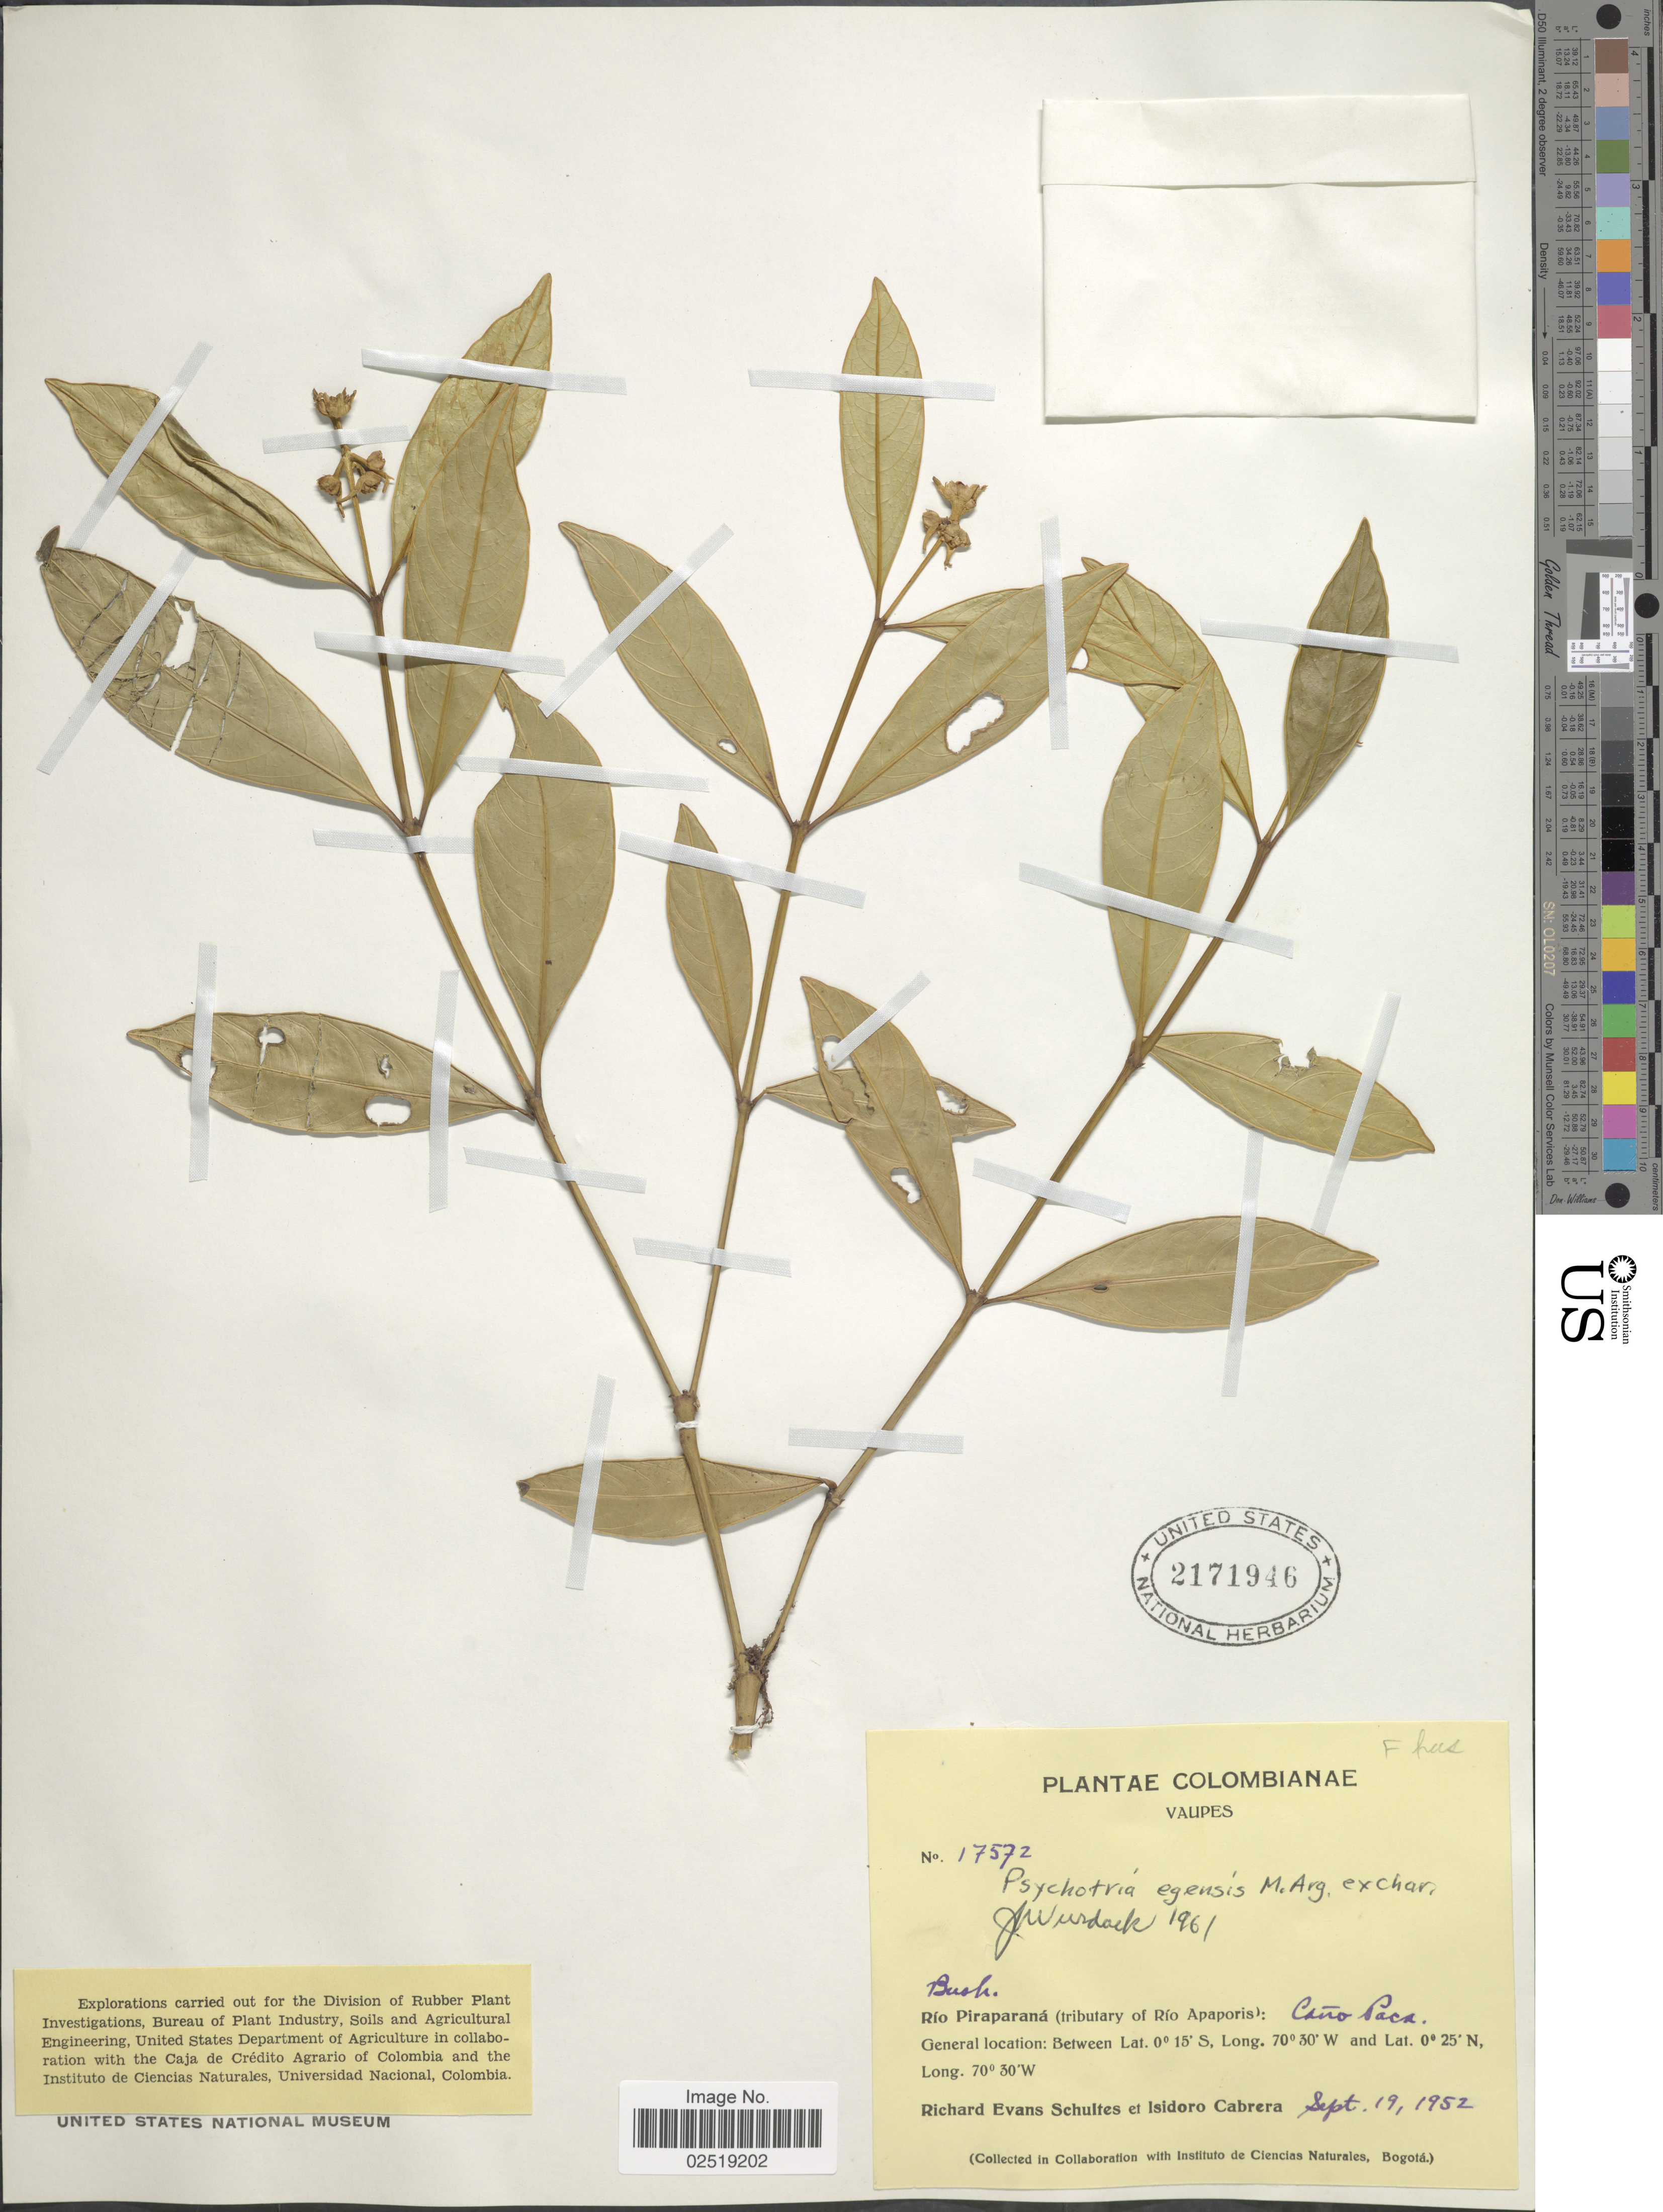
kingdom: Plantae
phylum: Tracheophyta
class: Magnoliopsida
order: Gentianales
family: Rubiaceae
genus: Psychotria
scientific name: Psychotria egensis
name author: Müll. Arg.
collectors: R. E. Schultes & I. Cabrera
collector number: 17572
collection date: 1952-09-19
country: Colombia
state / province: Vaupés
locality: Rio Piraparana (tributary of Rio Apaporis): Cano Paca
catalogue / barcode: US 2171946